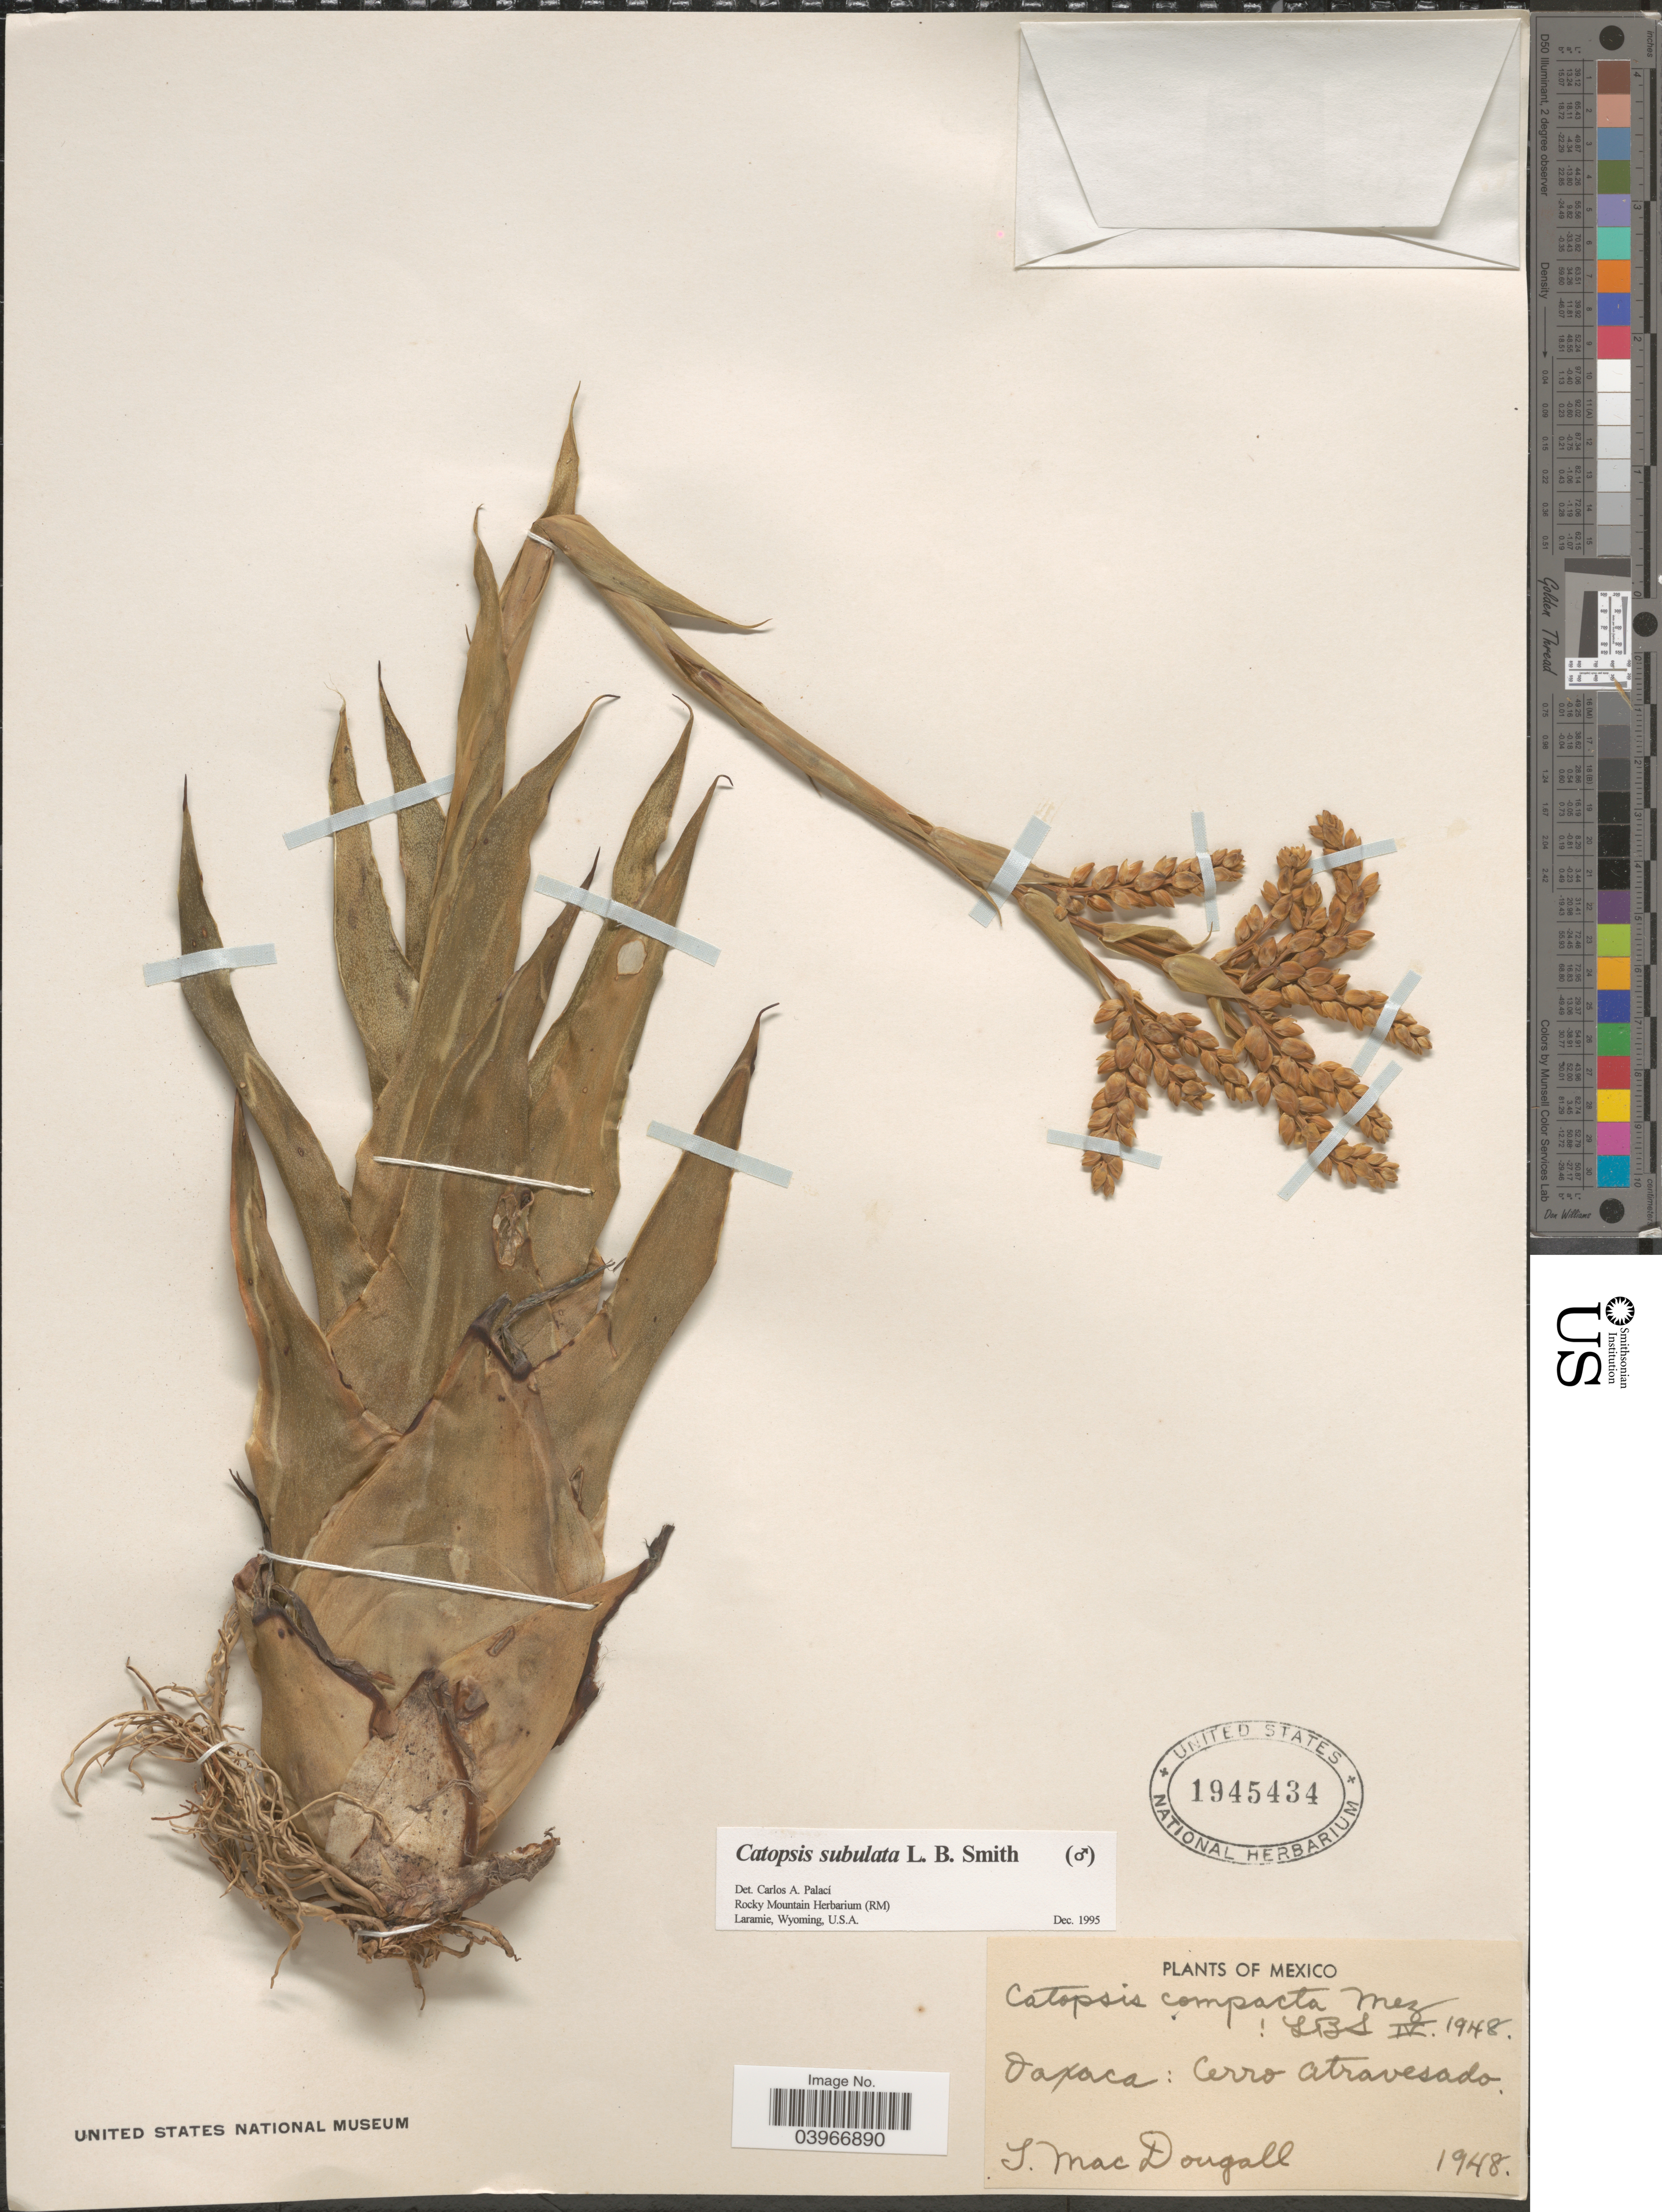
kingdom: Plantae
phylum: Tracheophyta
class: Liliopsida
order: Poales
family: Bromeliaceae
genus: Catopsis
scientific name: Catopsis subulata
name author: L.B. Sm.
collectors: T. MacDougal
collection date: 1948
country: Mexico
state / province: Oaxaca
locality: Cerro Atravesado.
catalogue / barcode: US 1945434